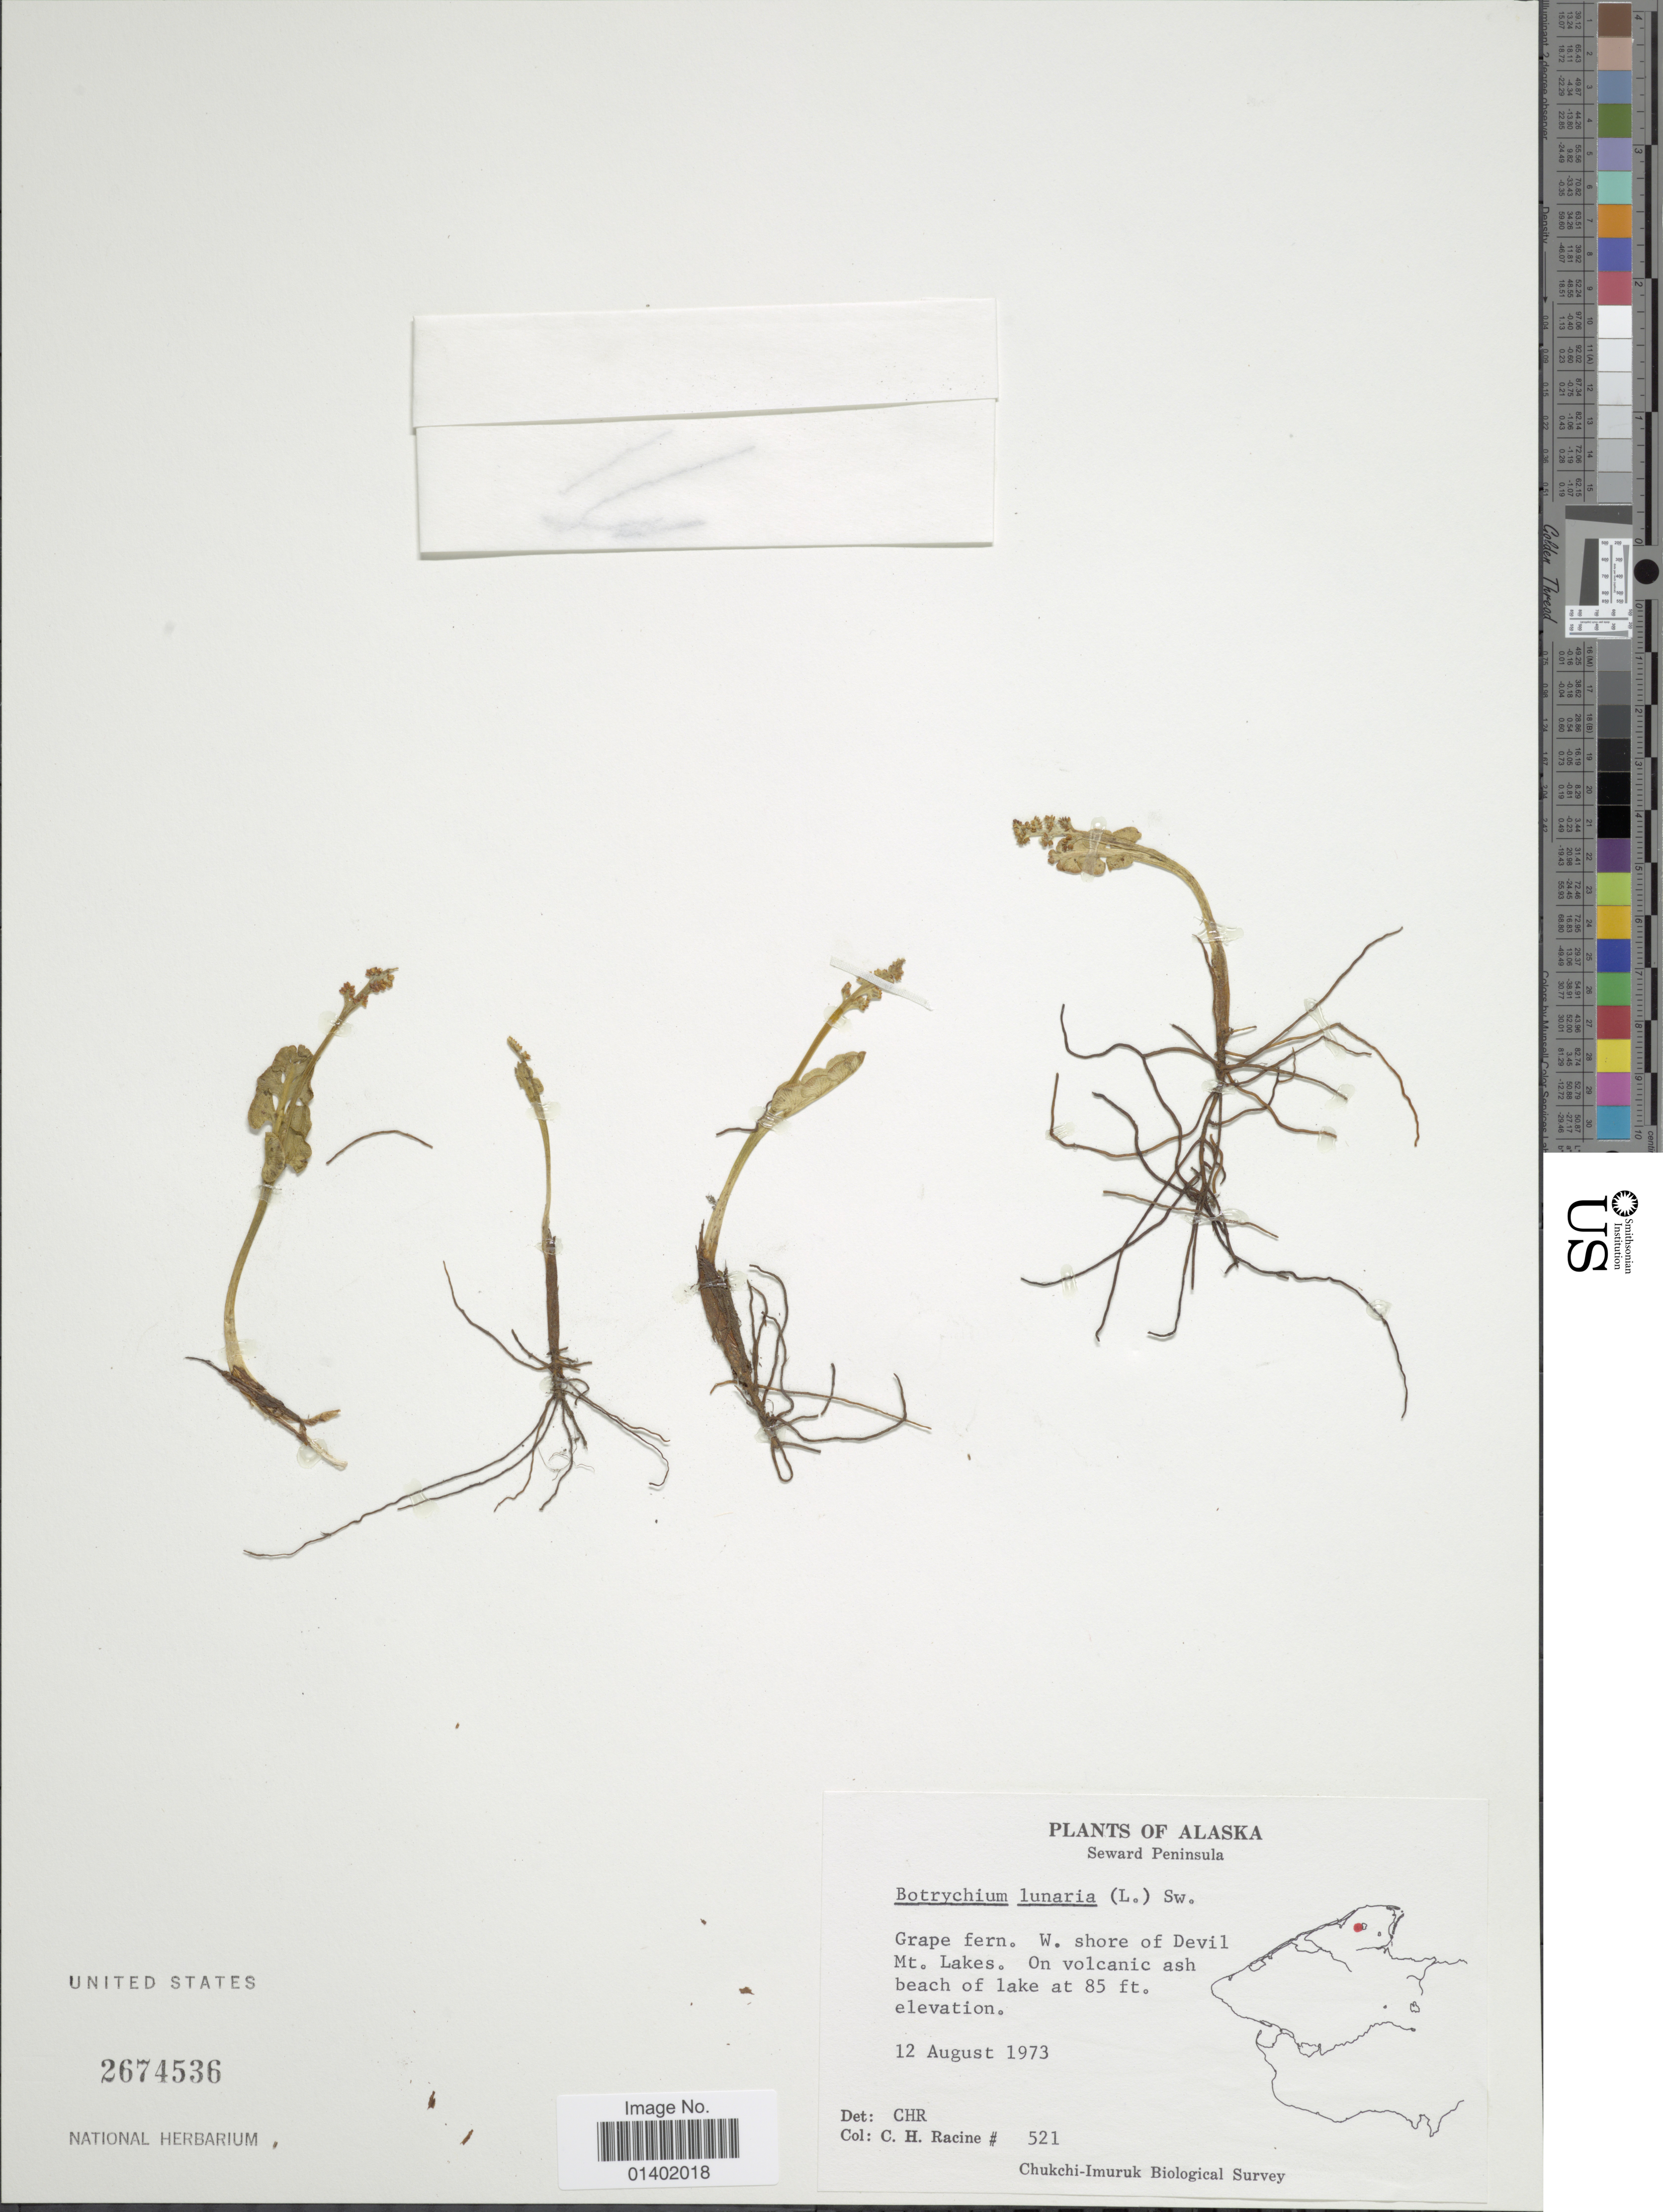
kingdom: Plantae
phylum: Tracheophyta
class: Polypodiopsida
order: Ophioglossales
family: Ophioglossaceae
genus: Botrychium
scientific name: Botrychium lunaria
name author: (L.) Sw.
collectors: C. Racine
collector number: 521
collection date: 1973-08-12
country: United States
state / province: Alaska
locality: Seward Peninsula, Grape fern. W. shore of Devil Mt. Lakes. On volcanic ash beach of lake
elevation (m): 26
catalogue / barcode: US 2674536